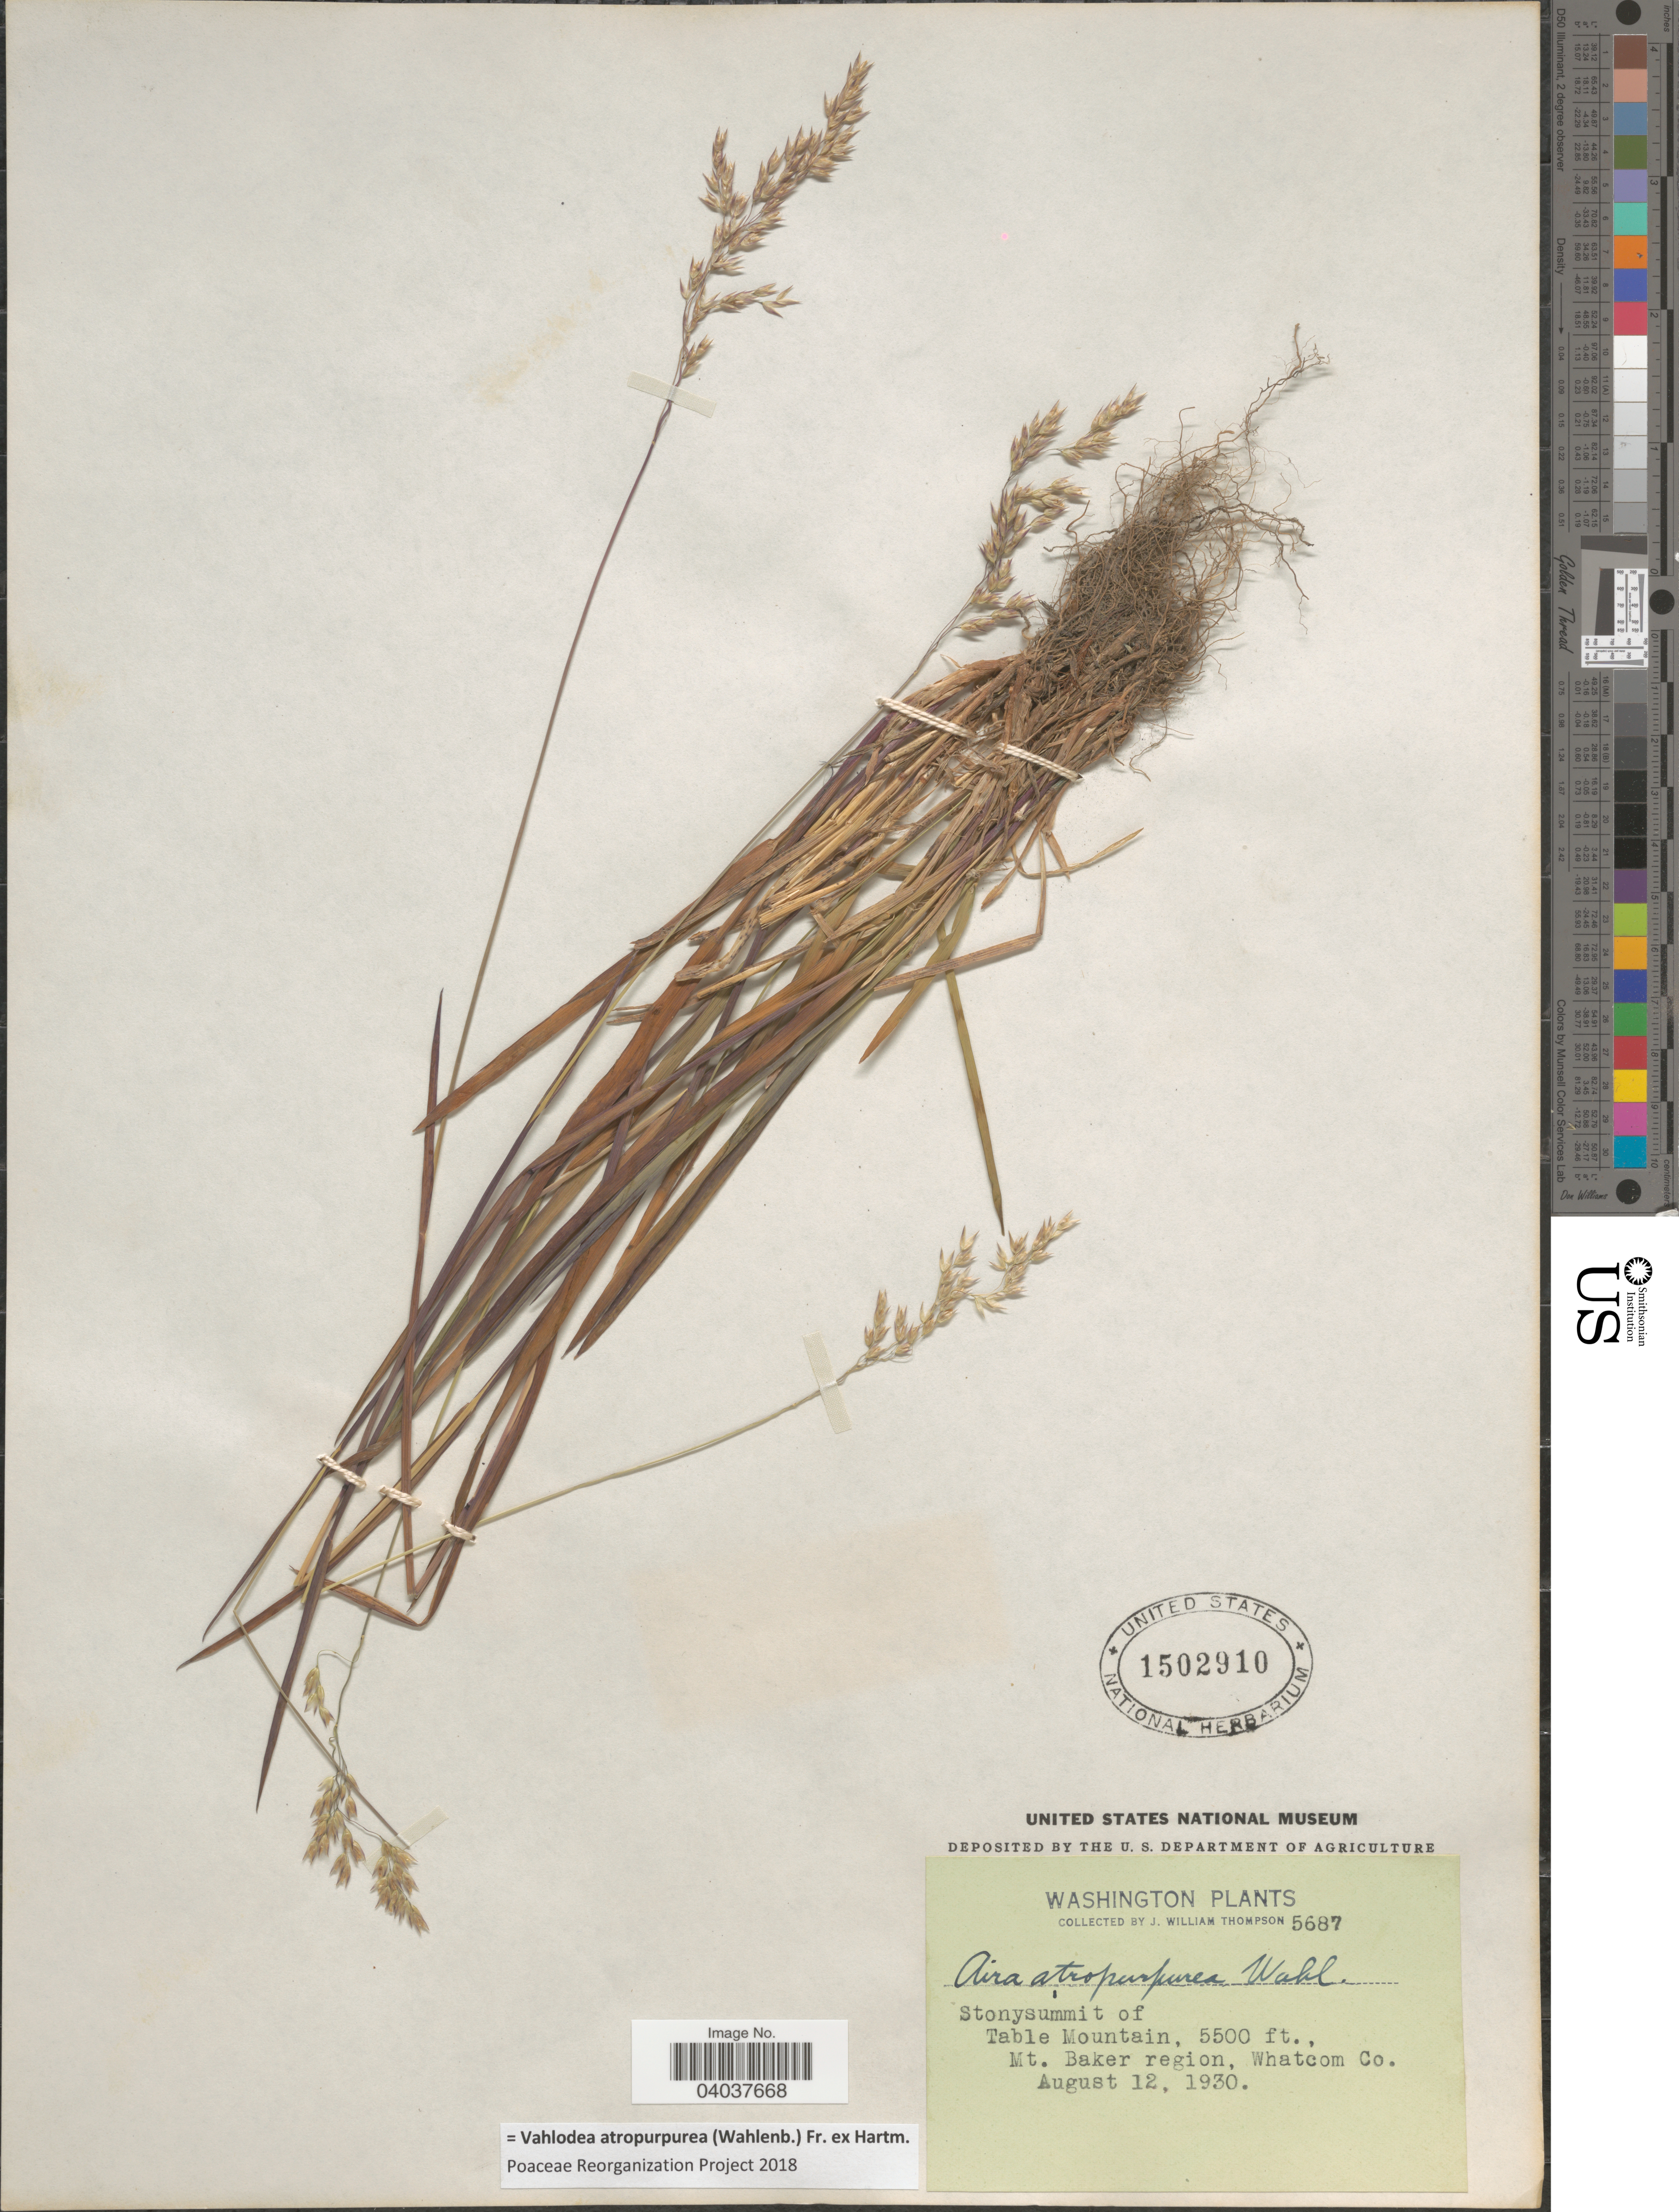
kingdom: Plantae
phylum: Tracheophyta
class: Liliopsida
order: Poales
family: Poaceae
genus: Vahlodea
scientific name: Vahlodea atropurpurea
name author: (Wahlenb.) Fr. ex Hartm.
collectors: J. W. Thompson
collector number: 5687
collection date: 1930-08-12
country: United States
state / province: Washington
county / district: Whatcom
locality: Stonysummit of Table Mountain. Mt. Baker region, Whatcom Co.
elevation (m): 1676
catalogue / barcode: US 1502910